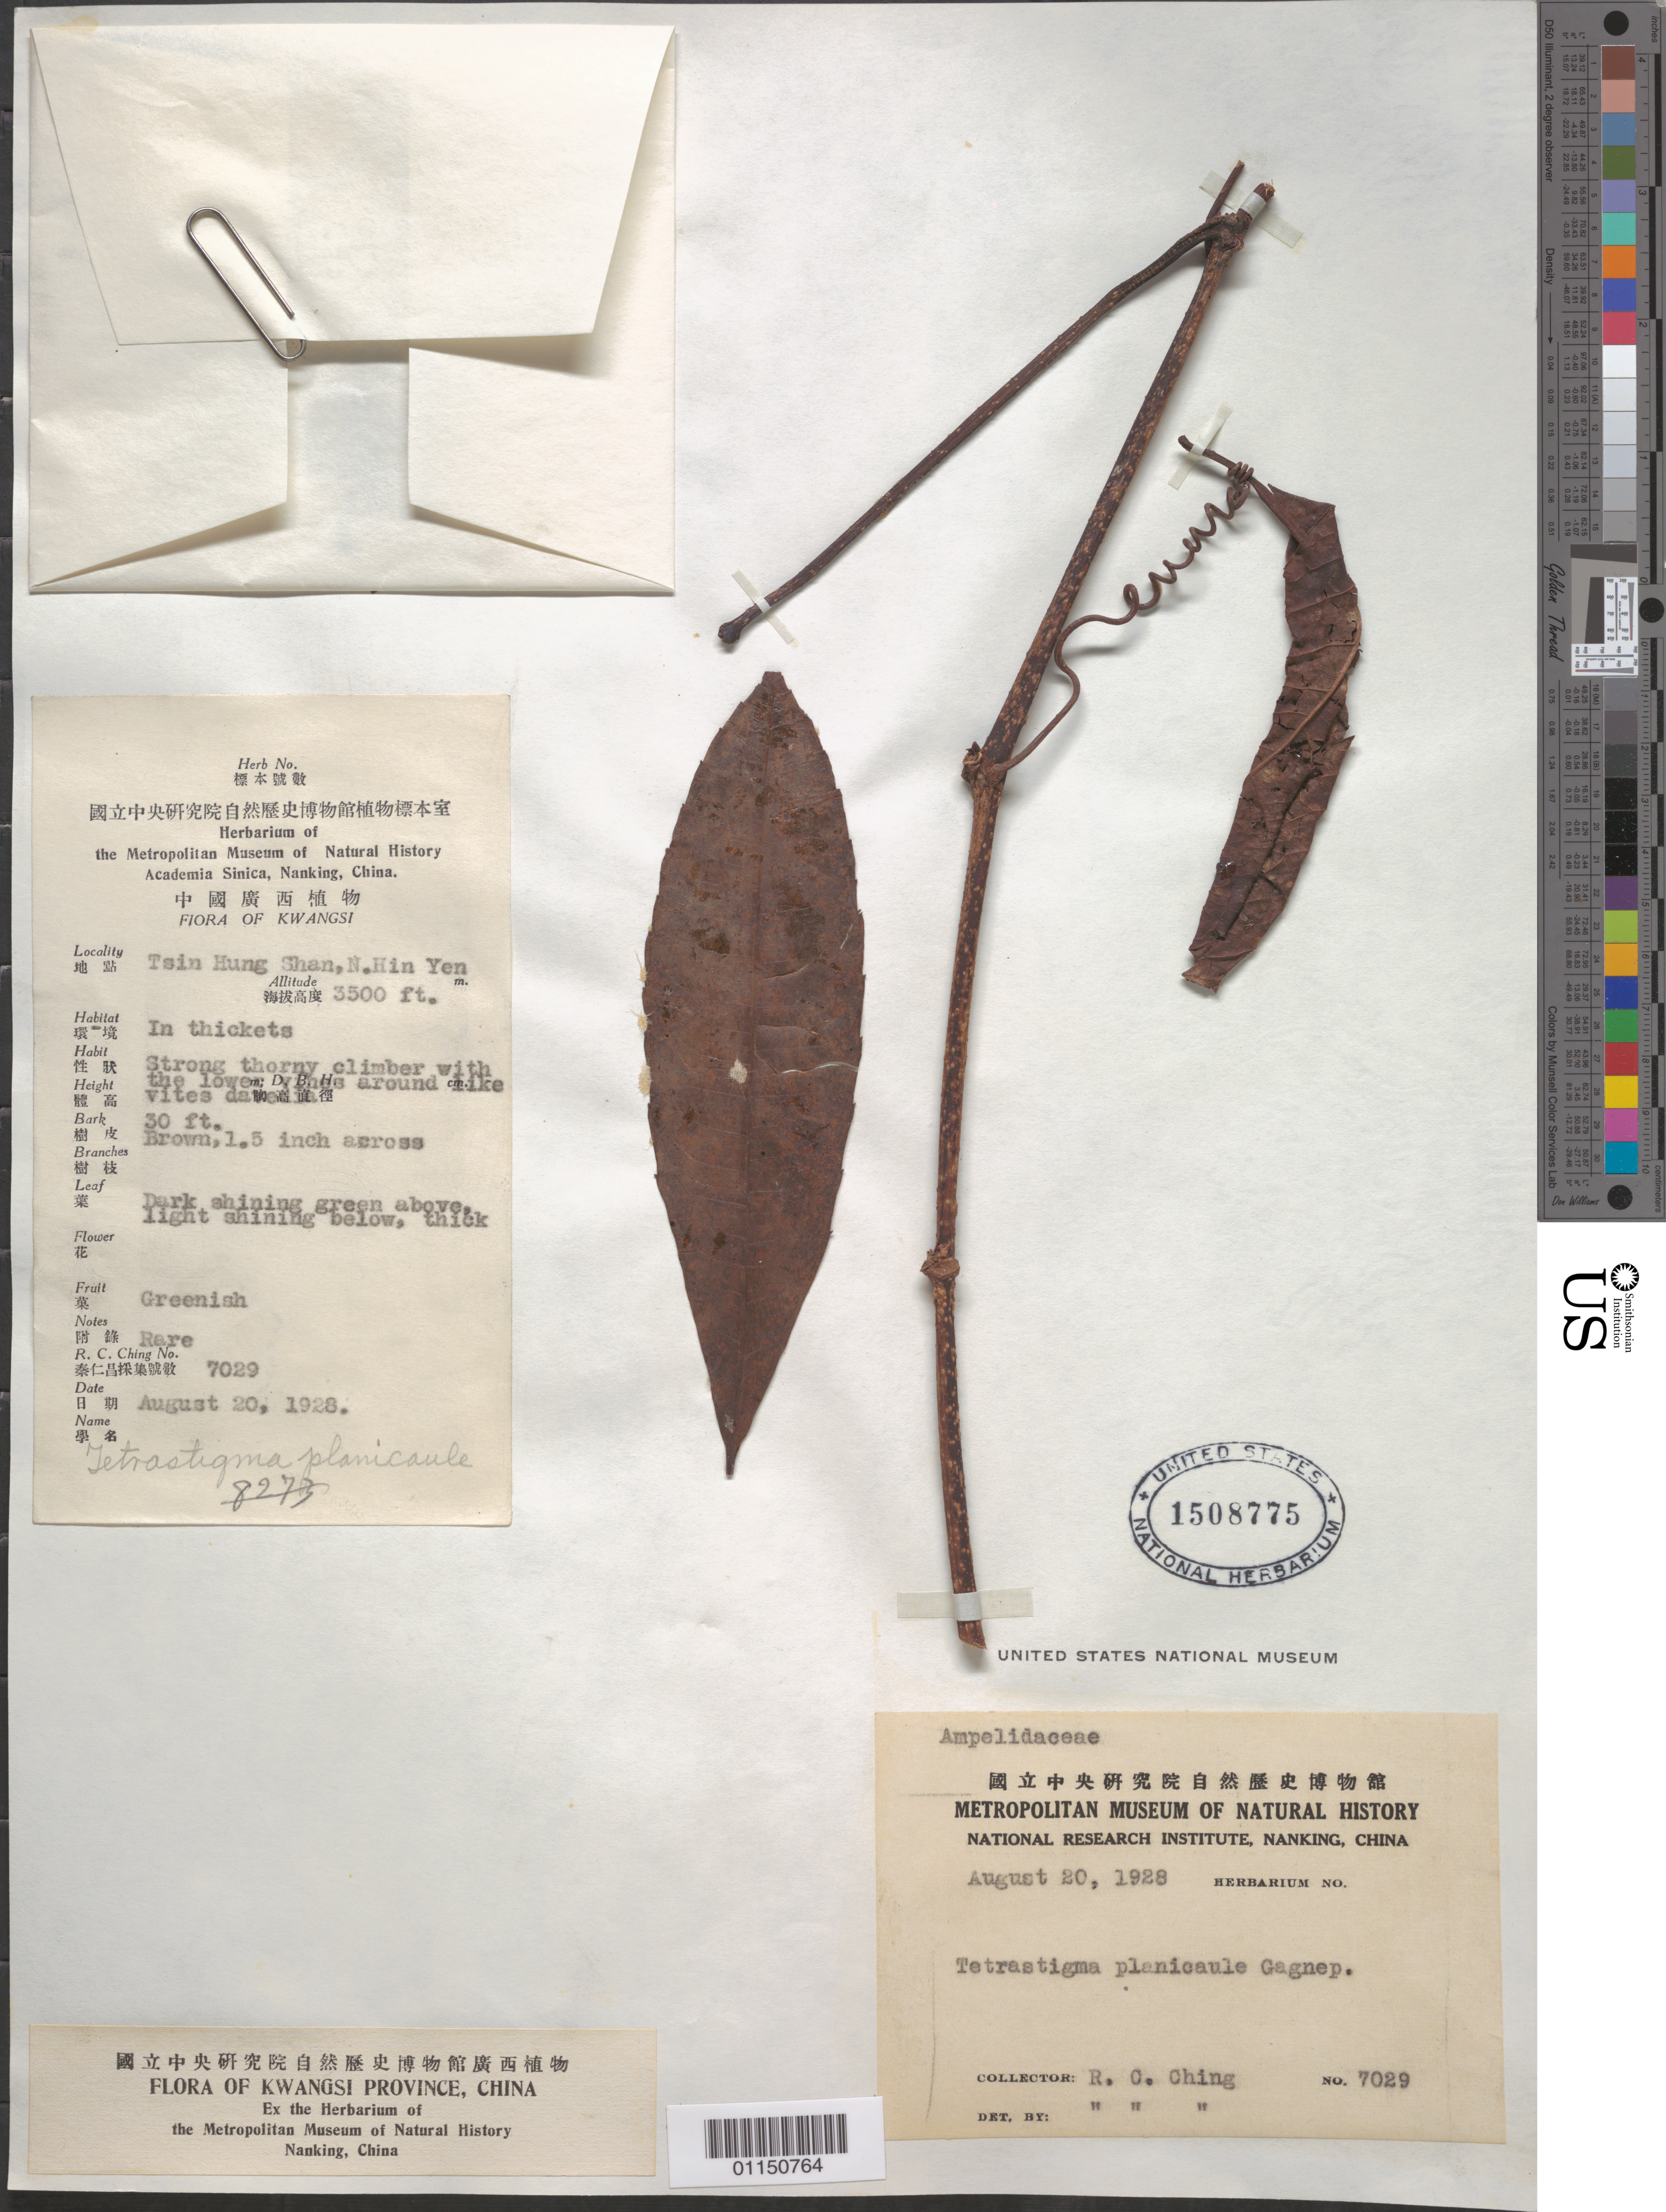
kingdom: Plantae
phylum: Tracheophyta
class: Magnoliopsida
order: Vitales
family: Vitaceae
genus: Tetrastigma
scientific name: Tetrastigma planicaule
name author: (W. Hook.) Gagnep.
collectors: R. C. Ching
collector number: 7029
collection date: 1928-08-20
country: China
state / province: Guangxi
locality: Tsin Hung Shan, N Hin Yen.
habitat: In thickets. Strong thorny climber.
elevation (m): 1067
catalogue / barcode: US 1508775